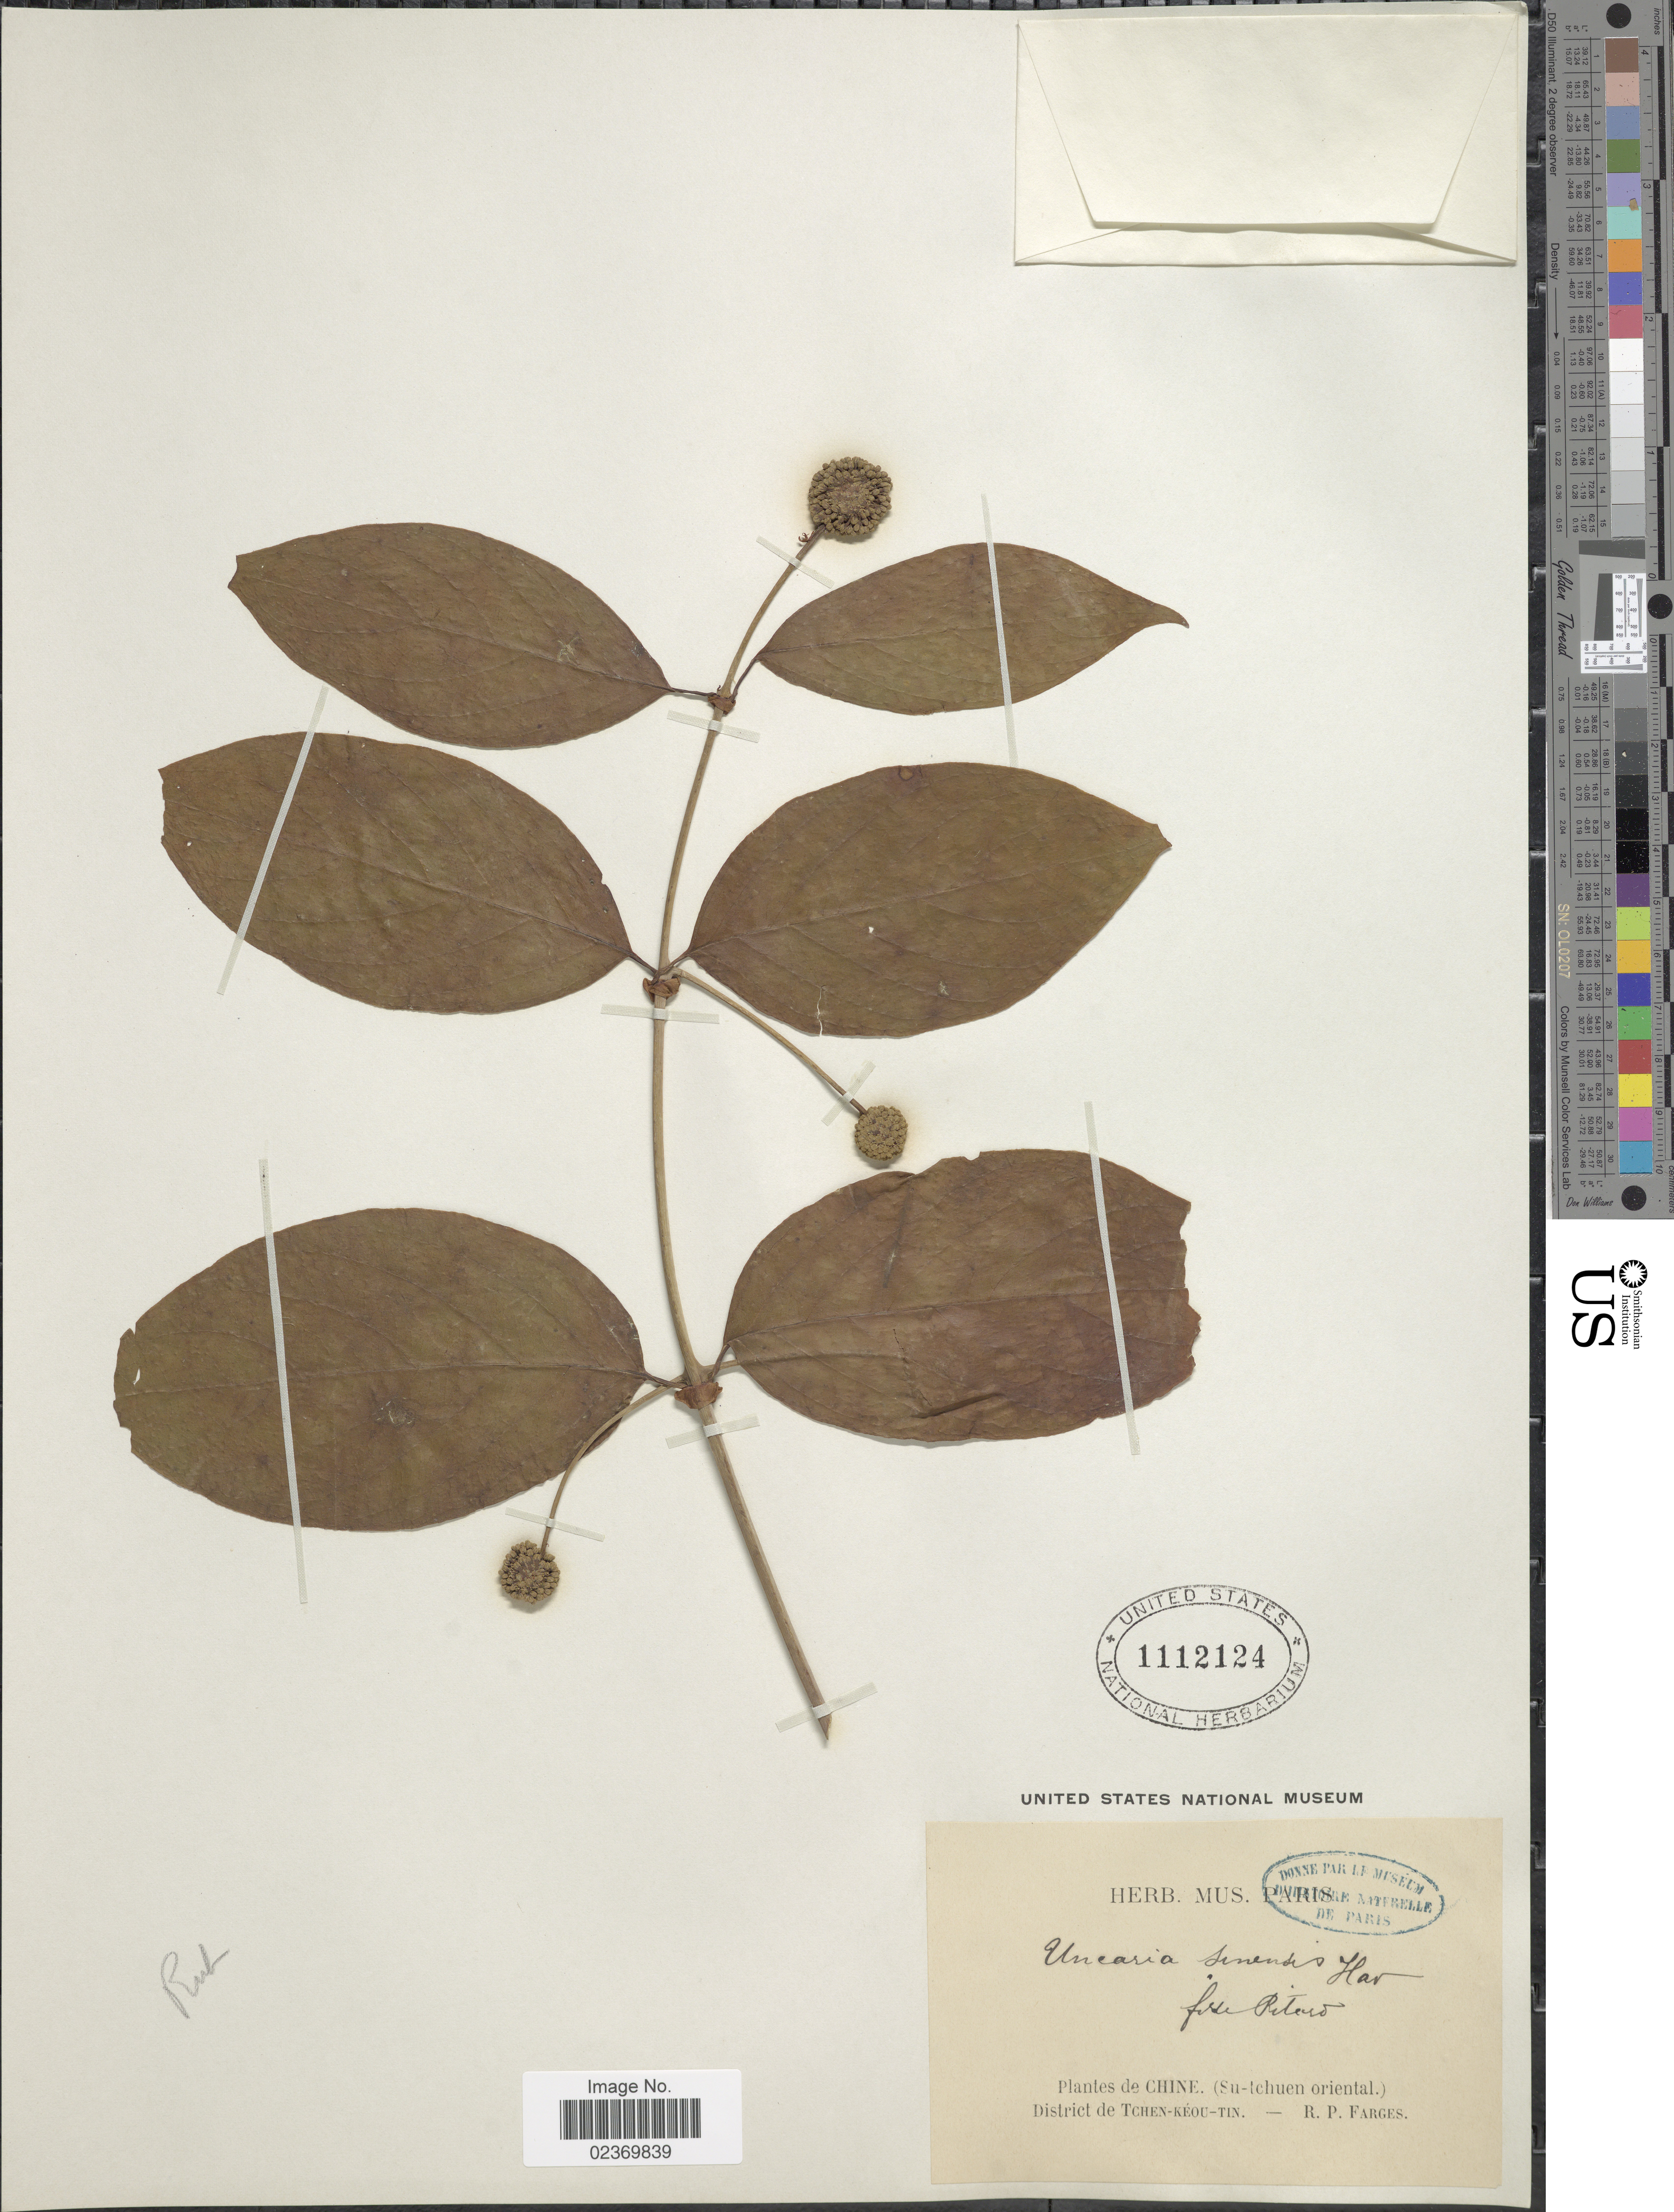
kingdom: Plantae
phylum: Tracheophyta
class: Magnoliopsida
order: Gentianales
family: Rubiaceae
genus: Uncaria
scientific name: Uncaria sinensis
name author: (Oliv.) Havil.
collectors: R. Farges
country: China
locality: Su-tchuen oriental. District de Tchen- Keou- Tin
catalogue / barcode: US 1112124